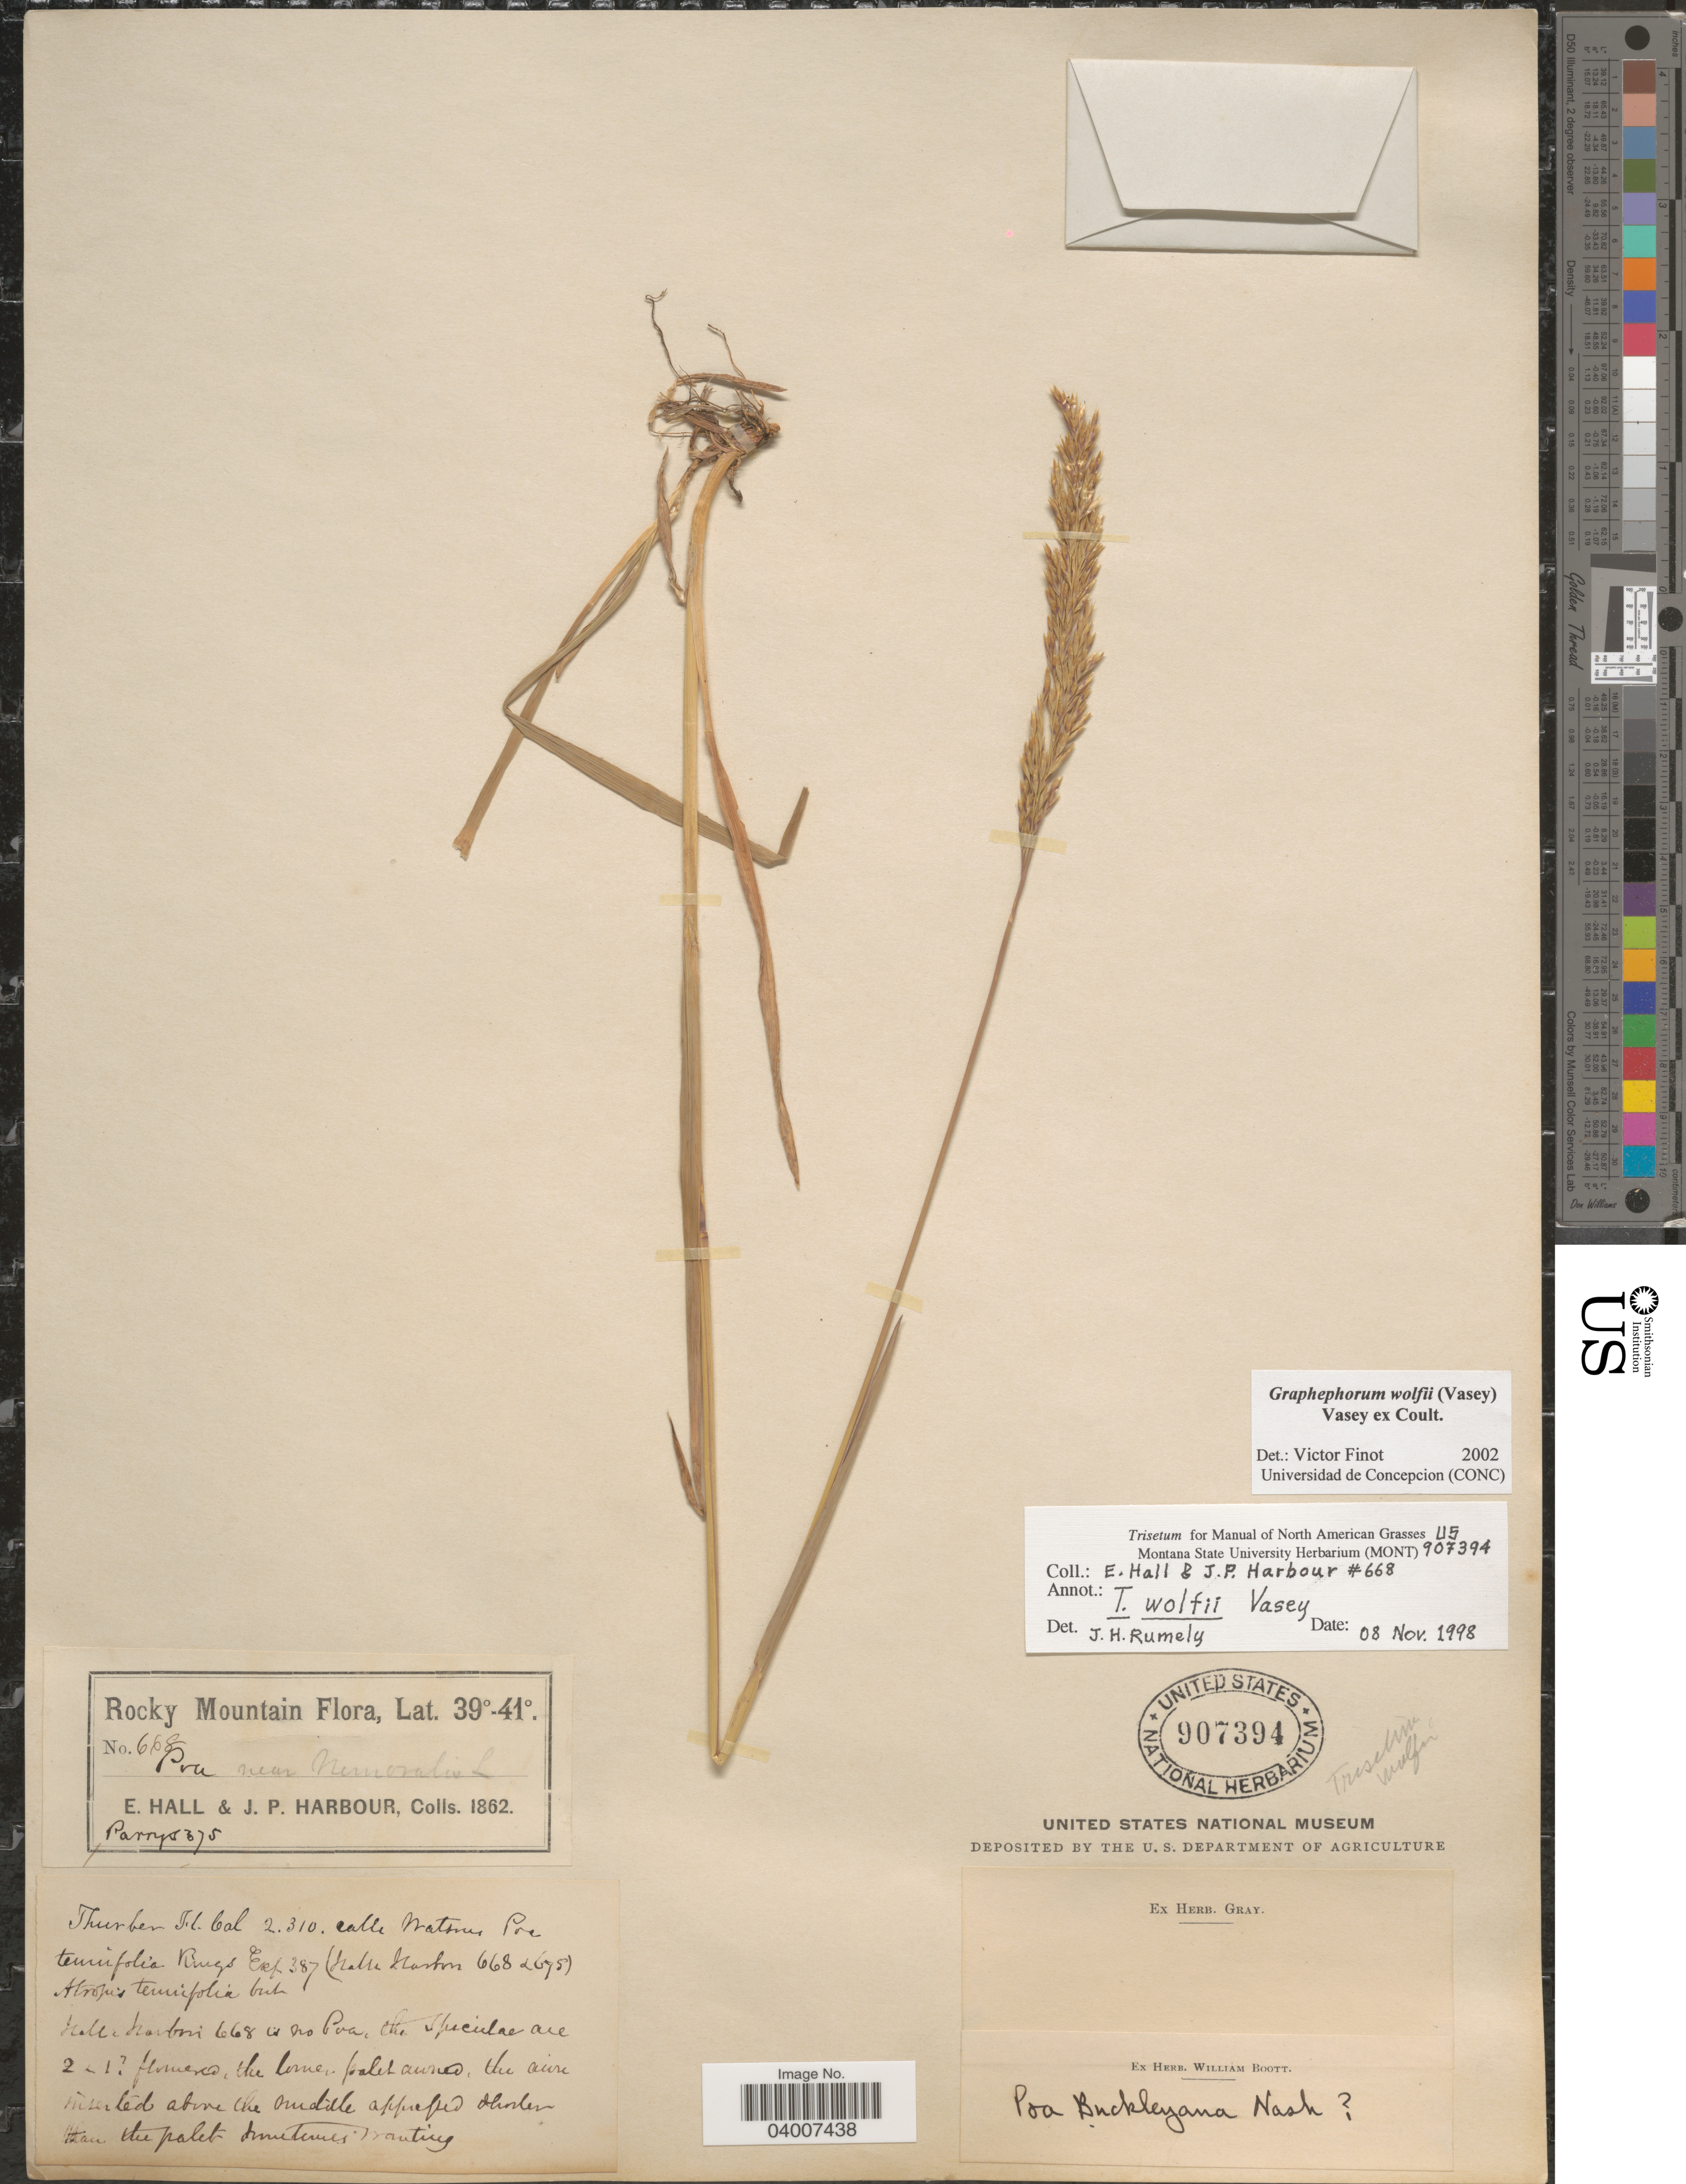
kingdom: Plantae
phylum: Tracheophyta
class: Liliopsida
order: Poales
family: Poaceae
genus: Graphephorum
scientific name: Graphephorum wolfii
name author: (E. Fourn.) Vasey ex Coult.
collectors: E. Hall & J. Harbour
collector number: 668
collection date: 1862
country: United States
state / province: Colorado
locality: Rocky Mountain.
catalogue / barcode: US 907394